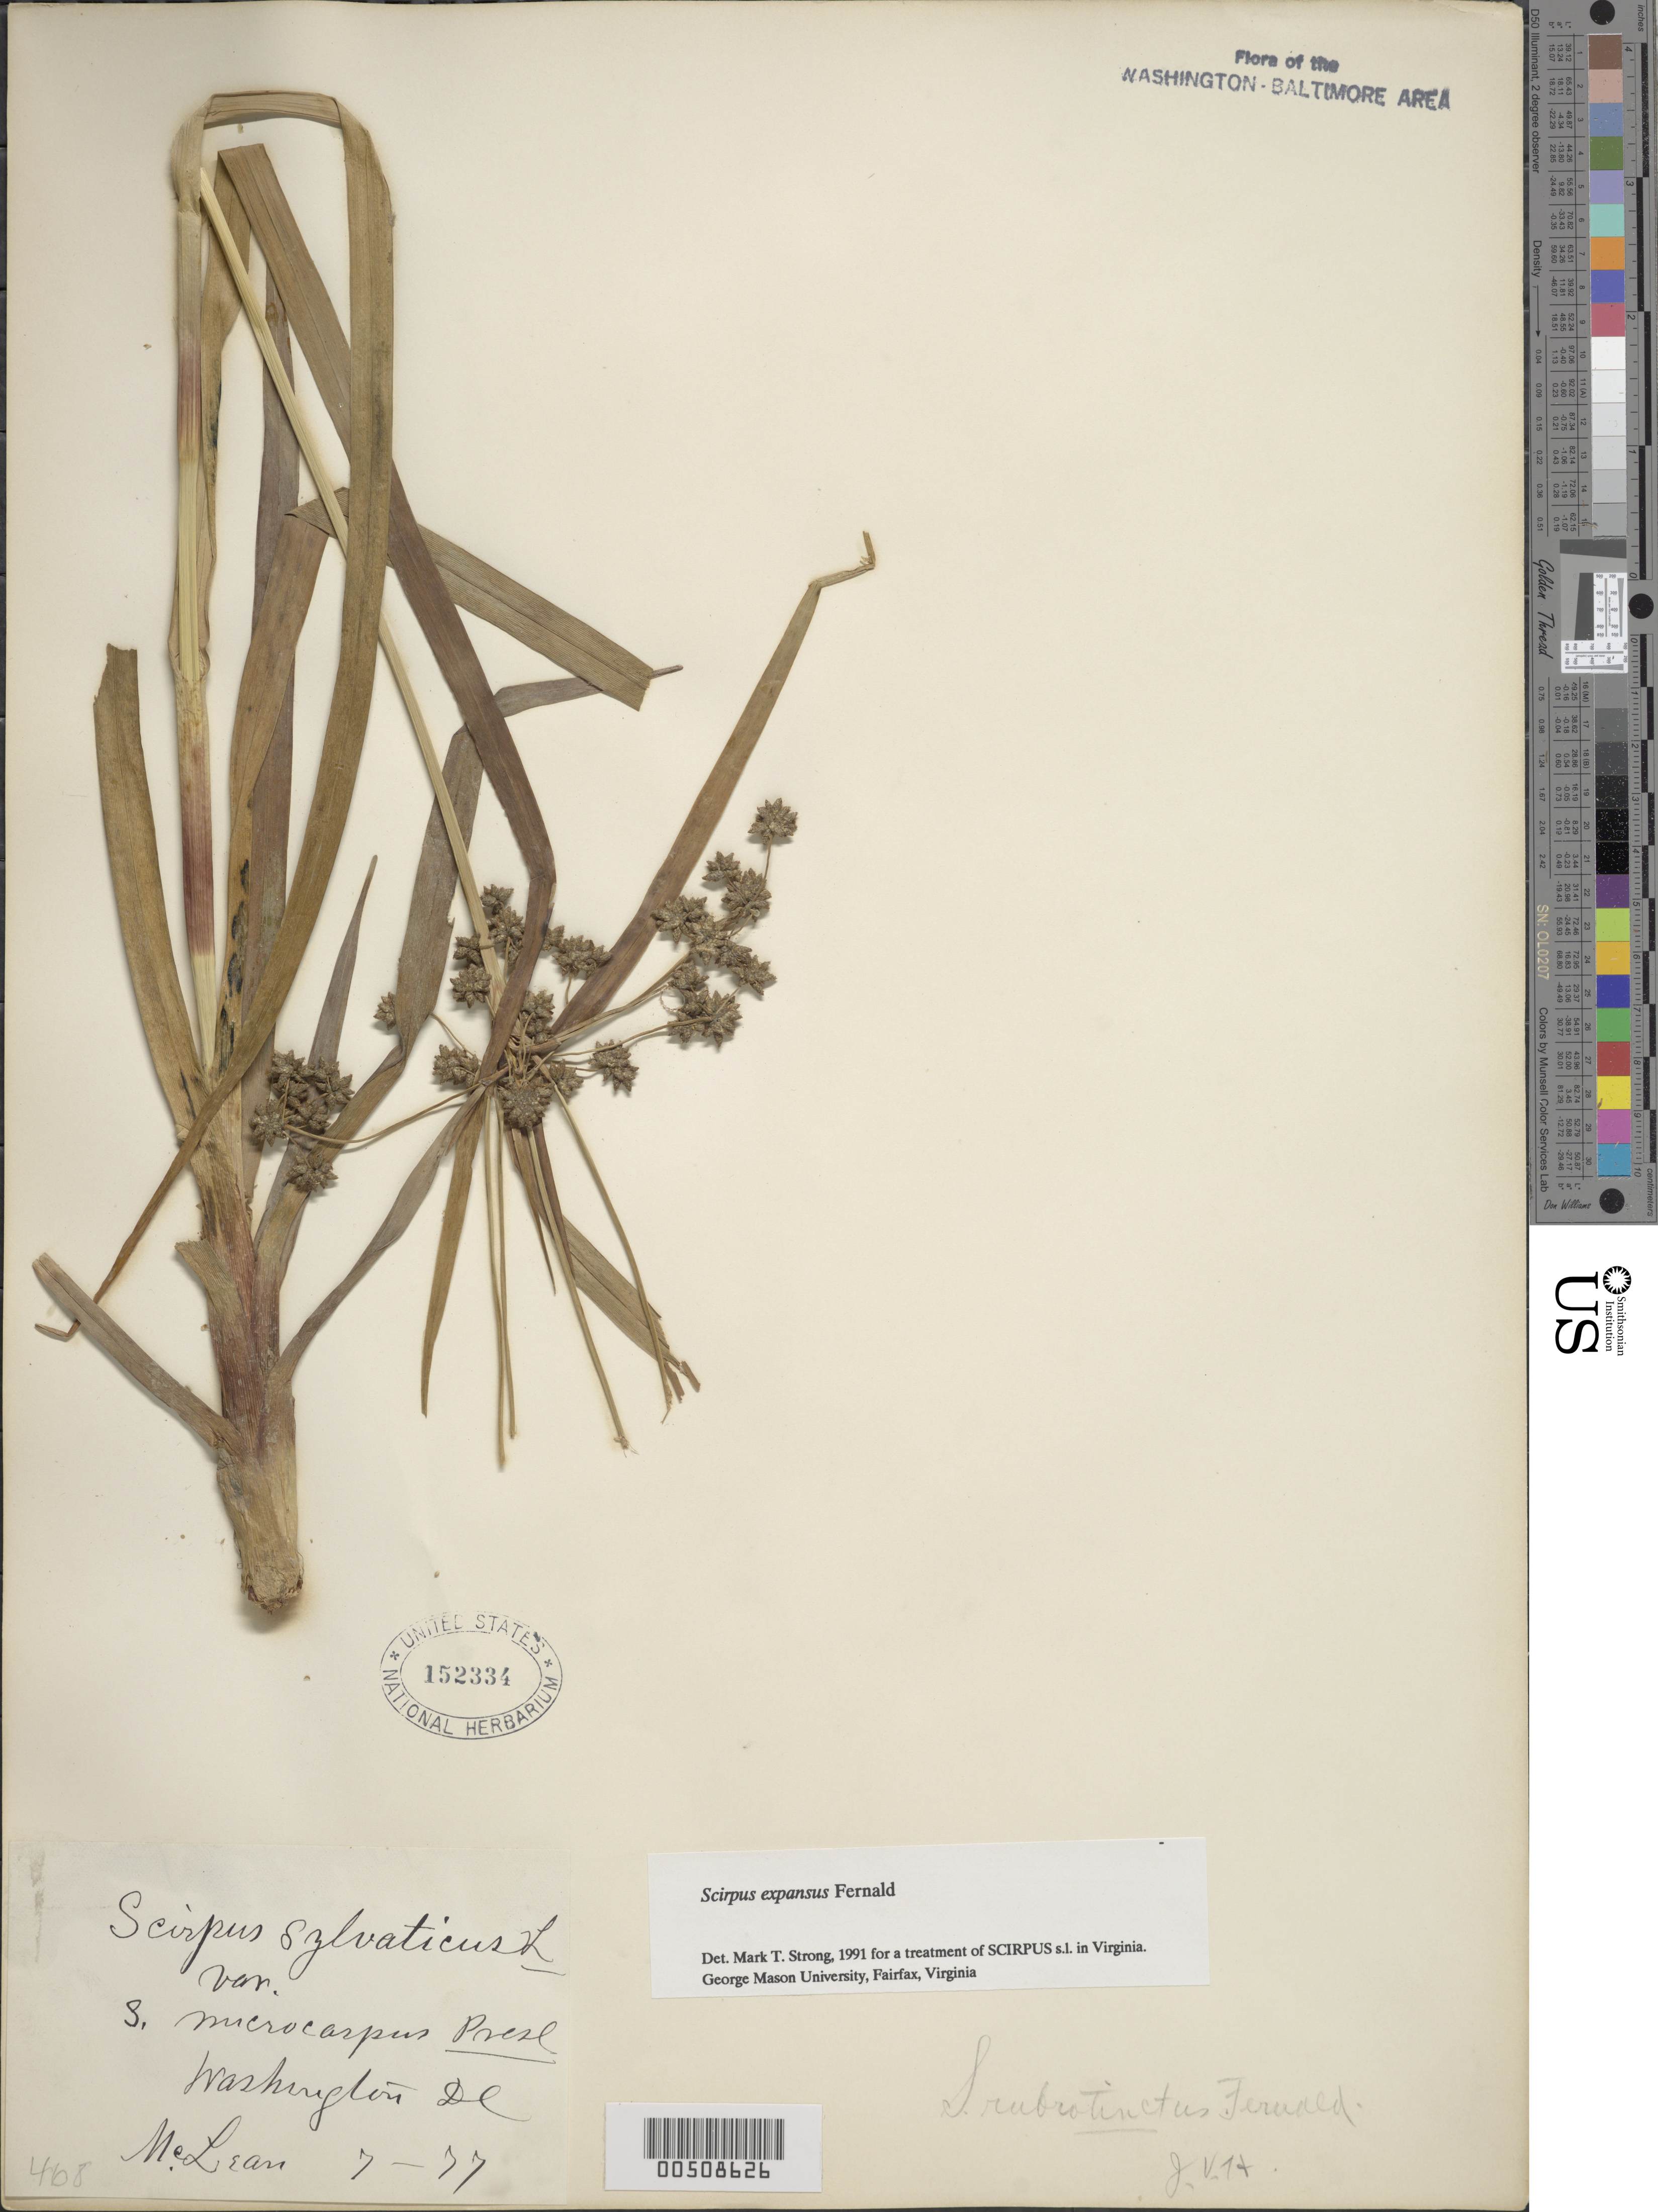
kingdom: Plantae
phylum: Tracheophyta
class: Liliopsida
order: Poales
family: Cyperaceae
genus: Scirpus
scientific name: Scirpus expansus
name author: Fernald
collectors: -. McLean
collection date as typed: Jul 1877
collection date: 1877-07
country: United States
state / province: District of Columbia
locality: Washington DC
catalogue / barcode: US 152334